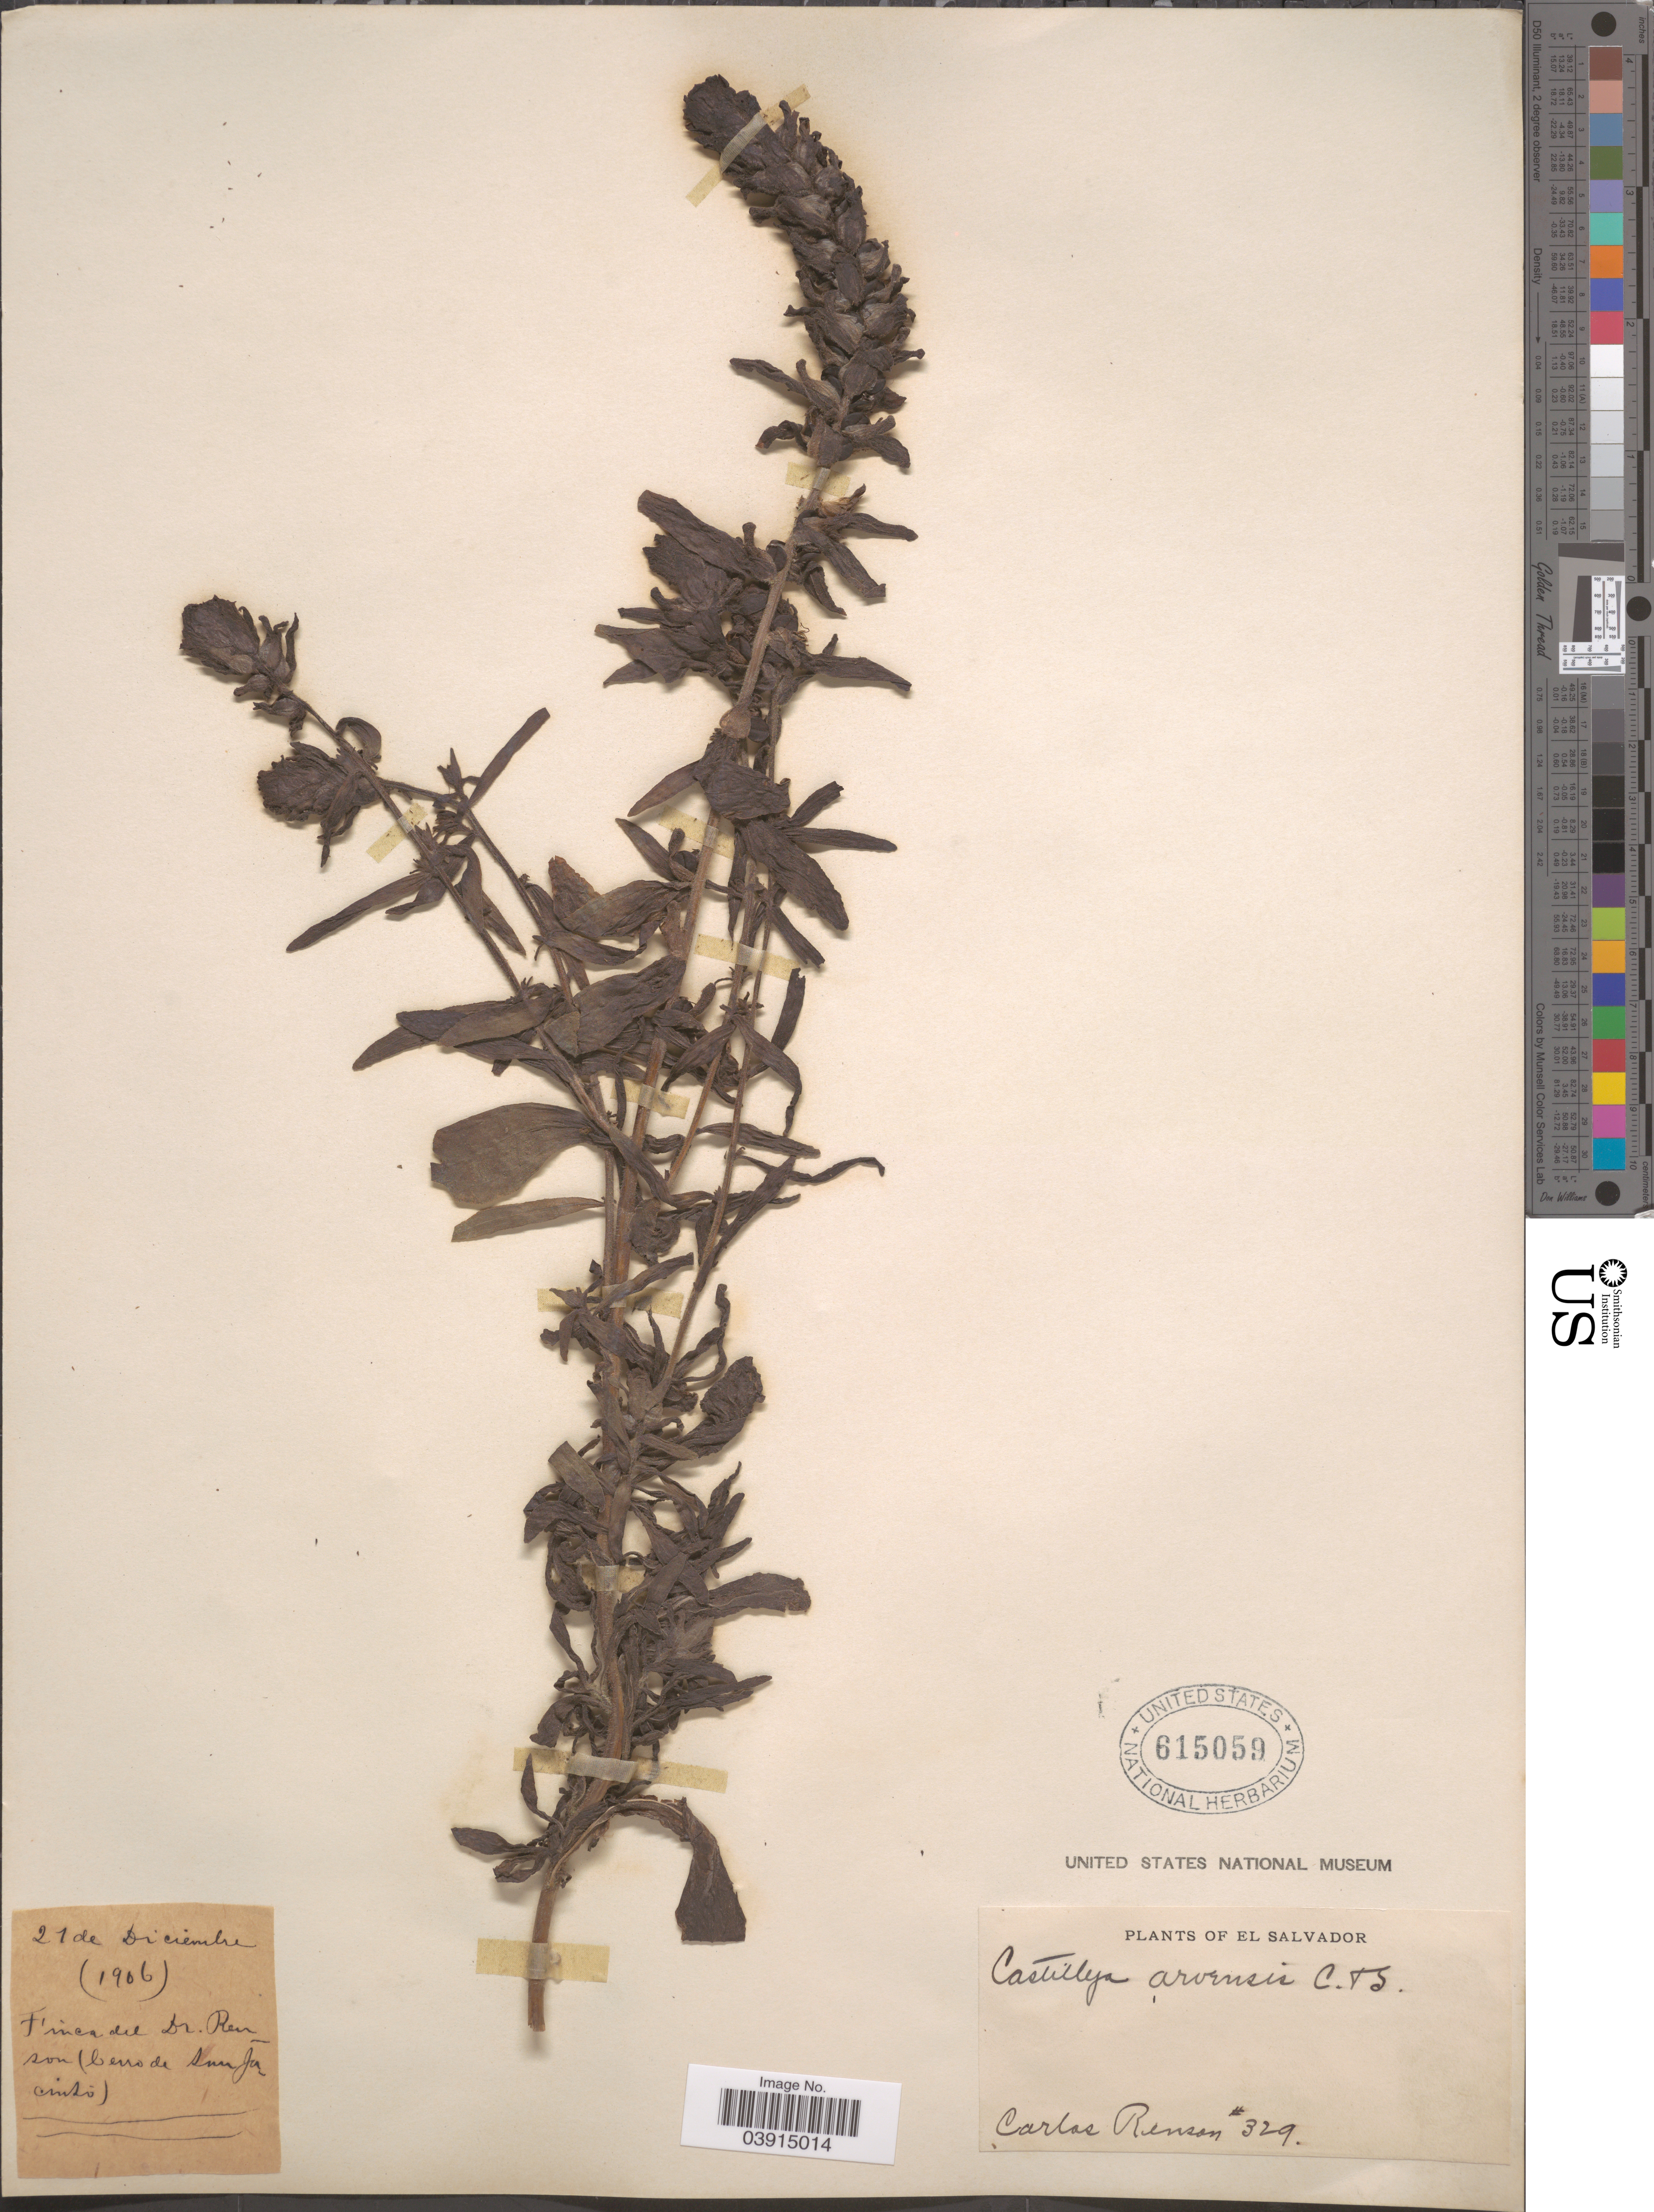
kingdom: Plantae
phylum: Tracheophyta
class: Magnoliopsida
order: Lamiales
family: Orobanchaceae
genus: Castilleja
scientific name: Castilleja arvensis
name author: Schltdl. & Cham.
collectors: C. Renson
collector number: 329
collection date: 1906-12-21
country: El Salvador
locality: Finca del Dr. Renson (Cerro de San Jacinto).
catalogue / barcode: US 615059